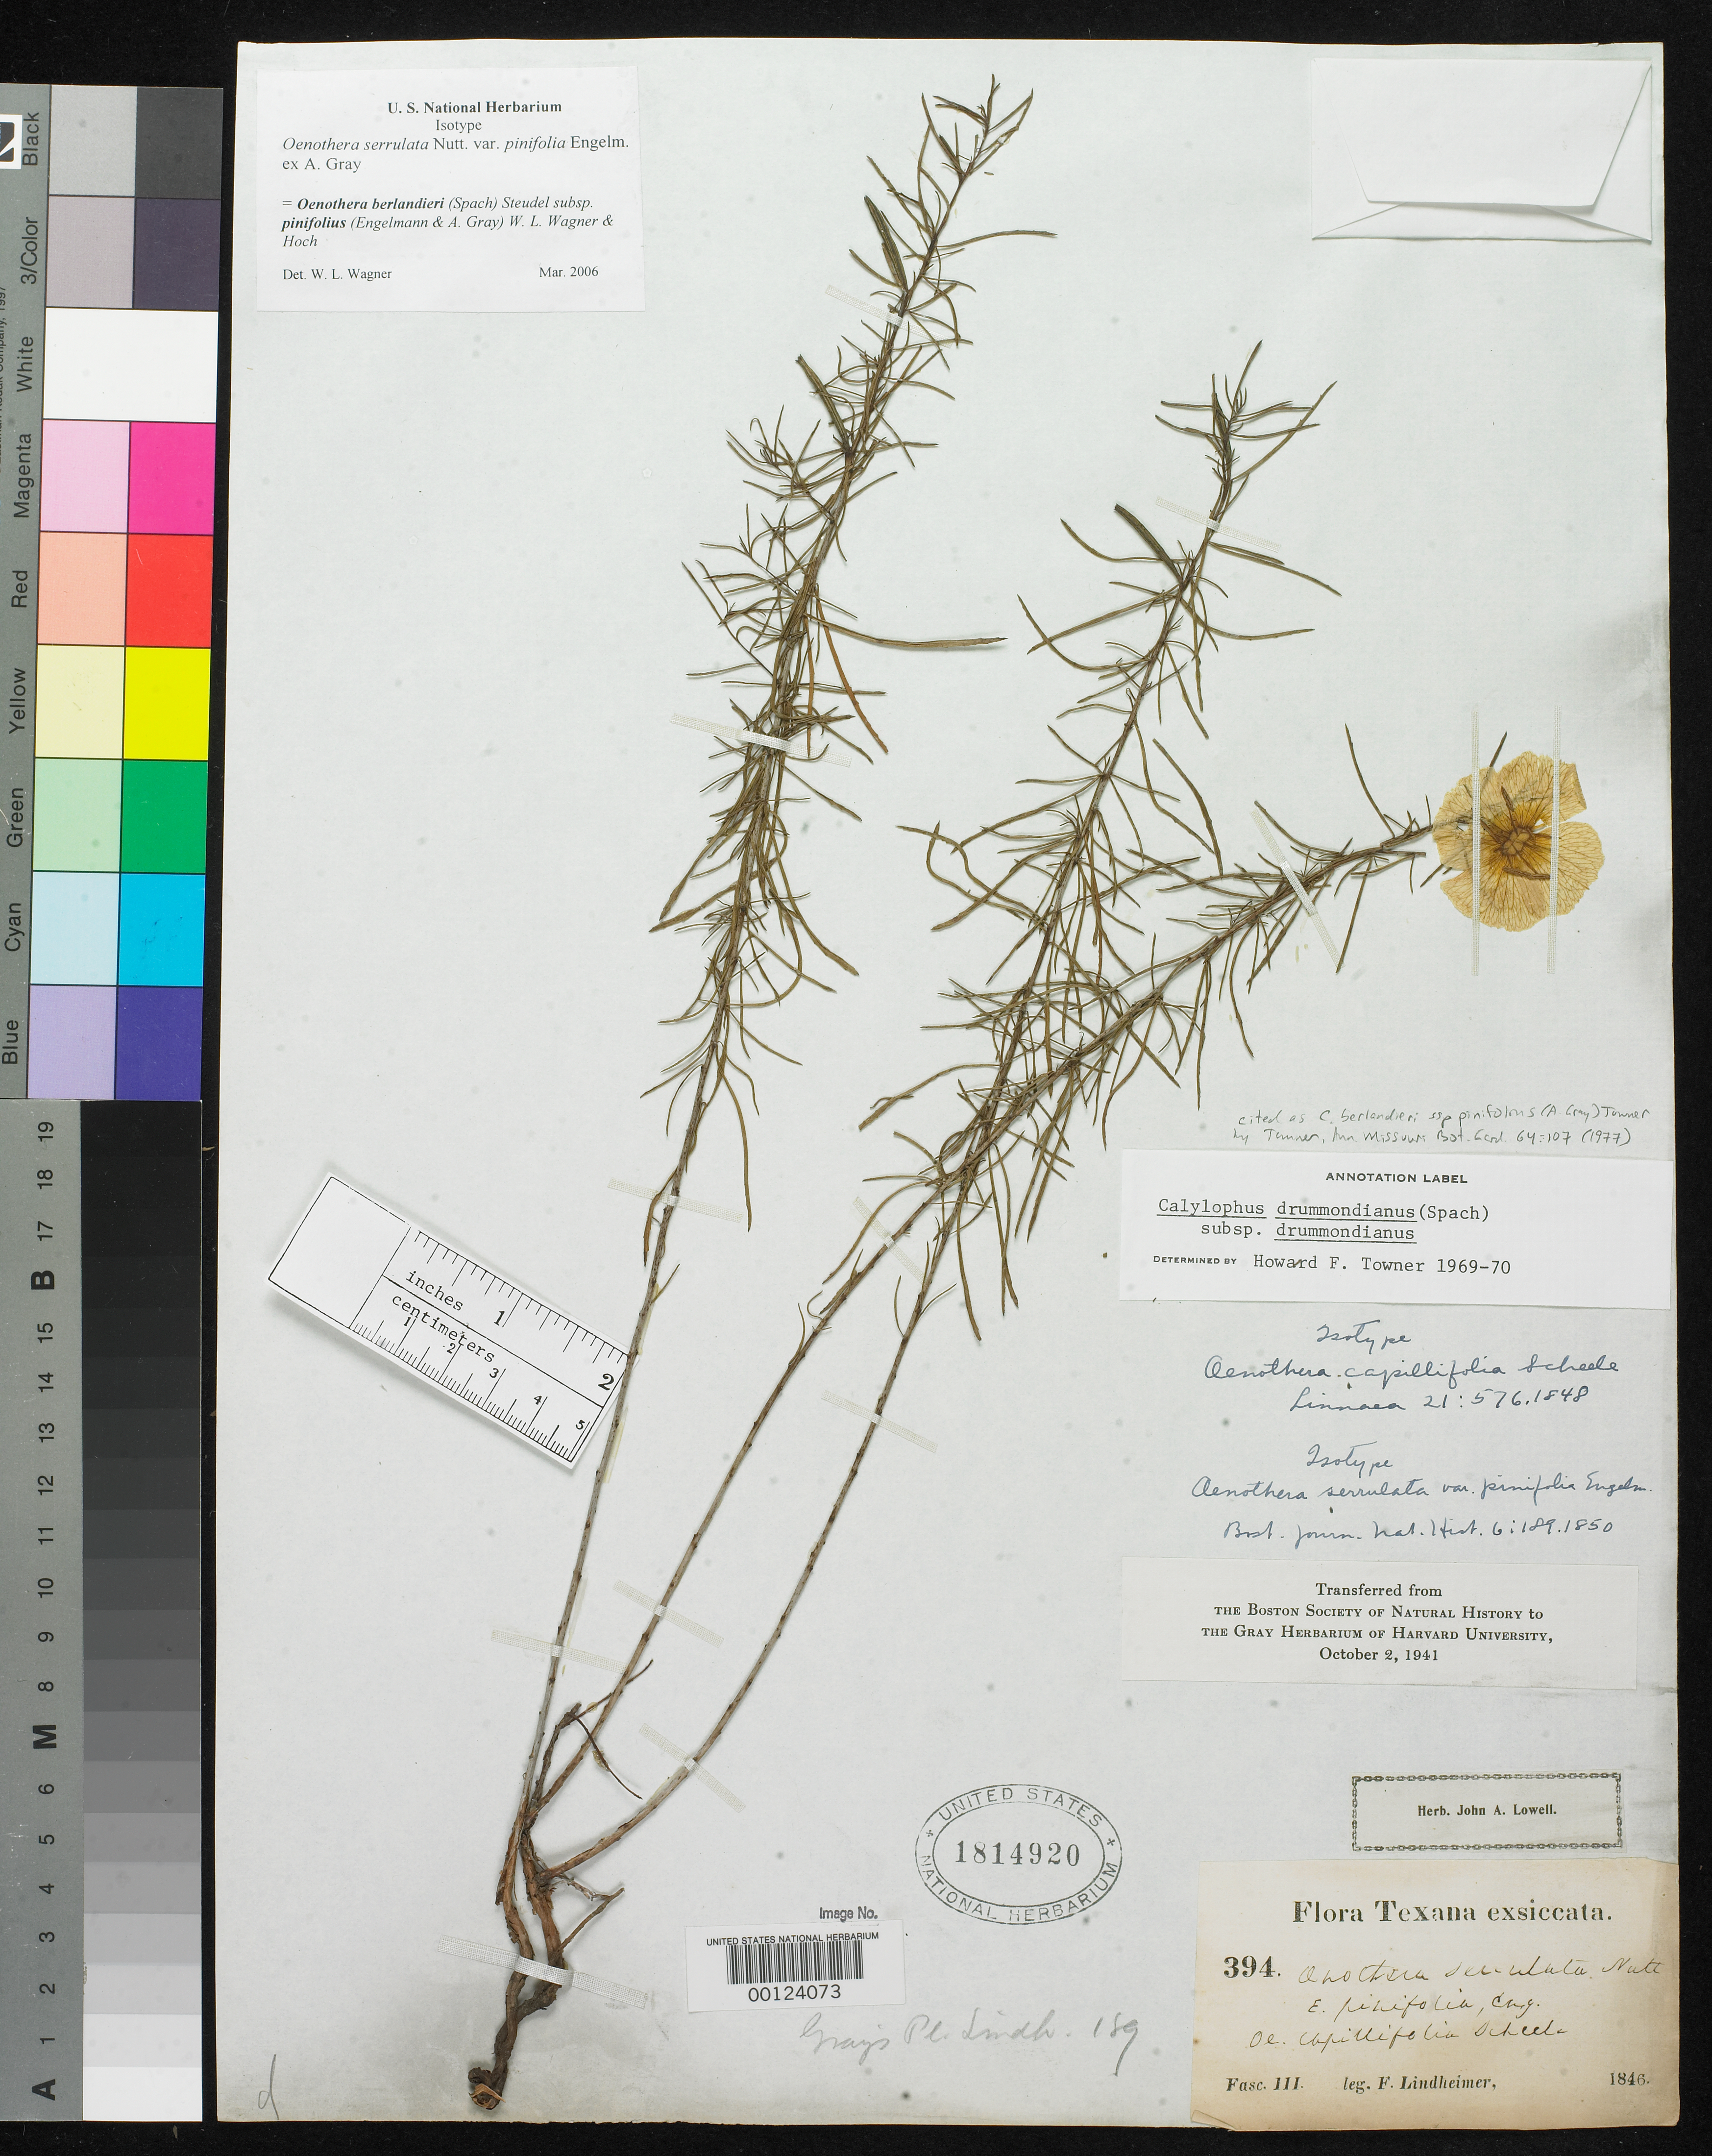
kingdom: Plantae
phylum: Tracheophyta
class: Magnoliopsida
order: Myrtales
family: Onagraceae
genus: Oenothera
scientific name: Oenothera serrulata var. pinifolia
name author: Engelm. ex A. Gray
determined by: Wagner, W. L., (BOT), Smithsonian Institution - National Museum of Natural History (UNITED STATES)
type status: Isotype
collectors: F. J. Lindheimer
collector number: III 394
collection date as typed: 1846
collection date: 1846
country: United States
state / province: Texas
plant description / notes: Annotated by H.F. Towner (1969-70) as Calylophus drummondianus ssp. drummondianus, but cited as Calylophus berlandieri ssp. pinifolius (Engelm. ex A. Gray) Towner (Ann. Missouri Bot. Gard. 64: 107, 1977).; Annotated and previously recorded as an isotype of Oenothera capillifolia Scheele (Linnaea 21: 576, 1848), apparently in error.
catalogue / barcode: US 1814920